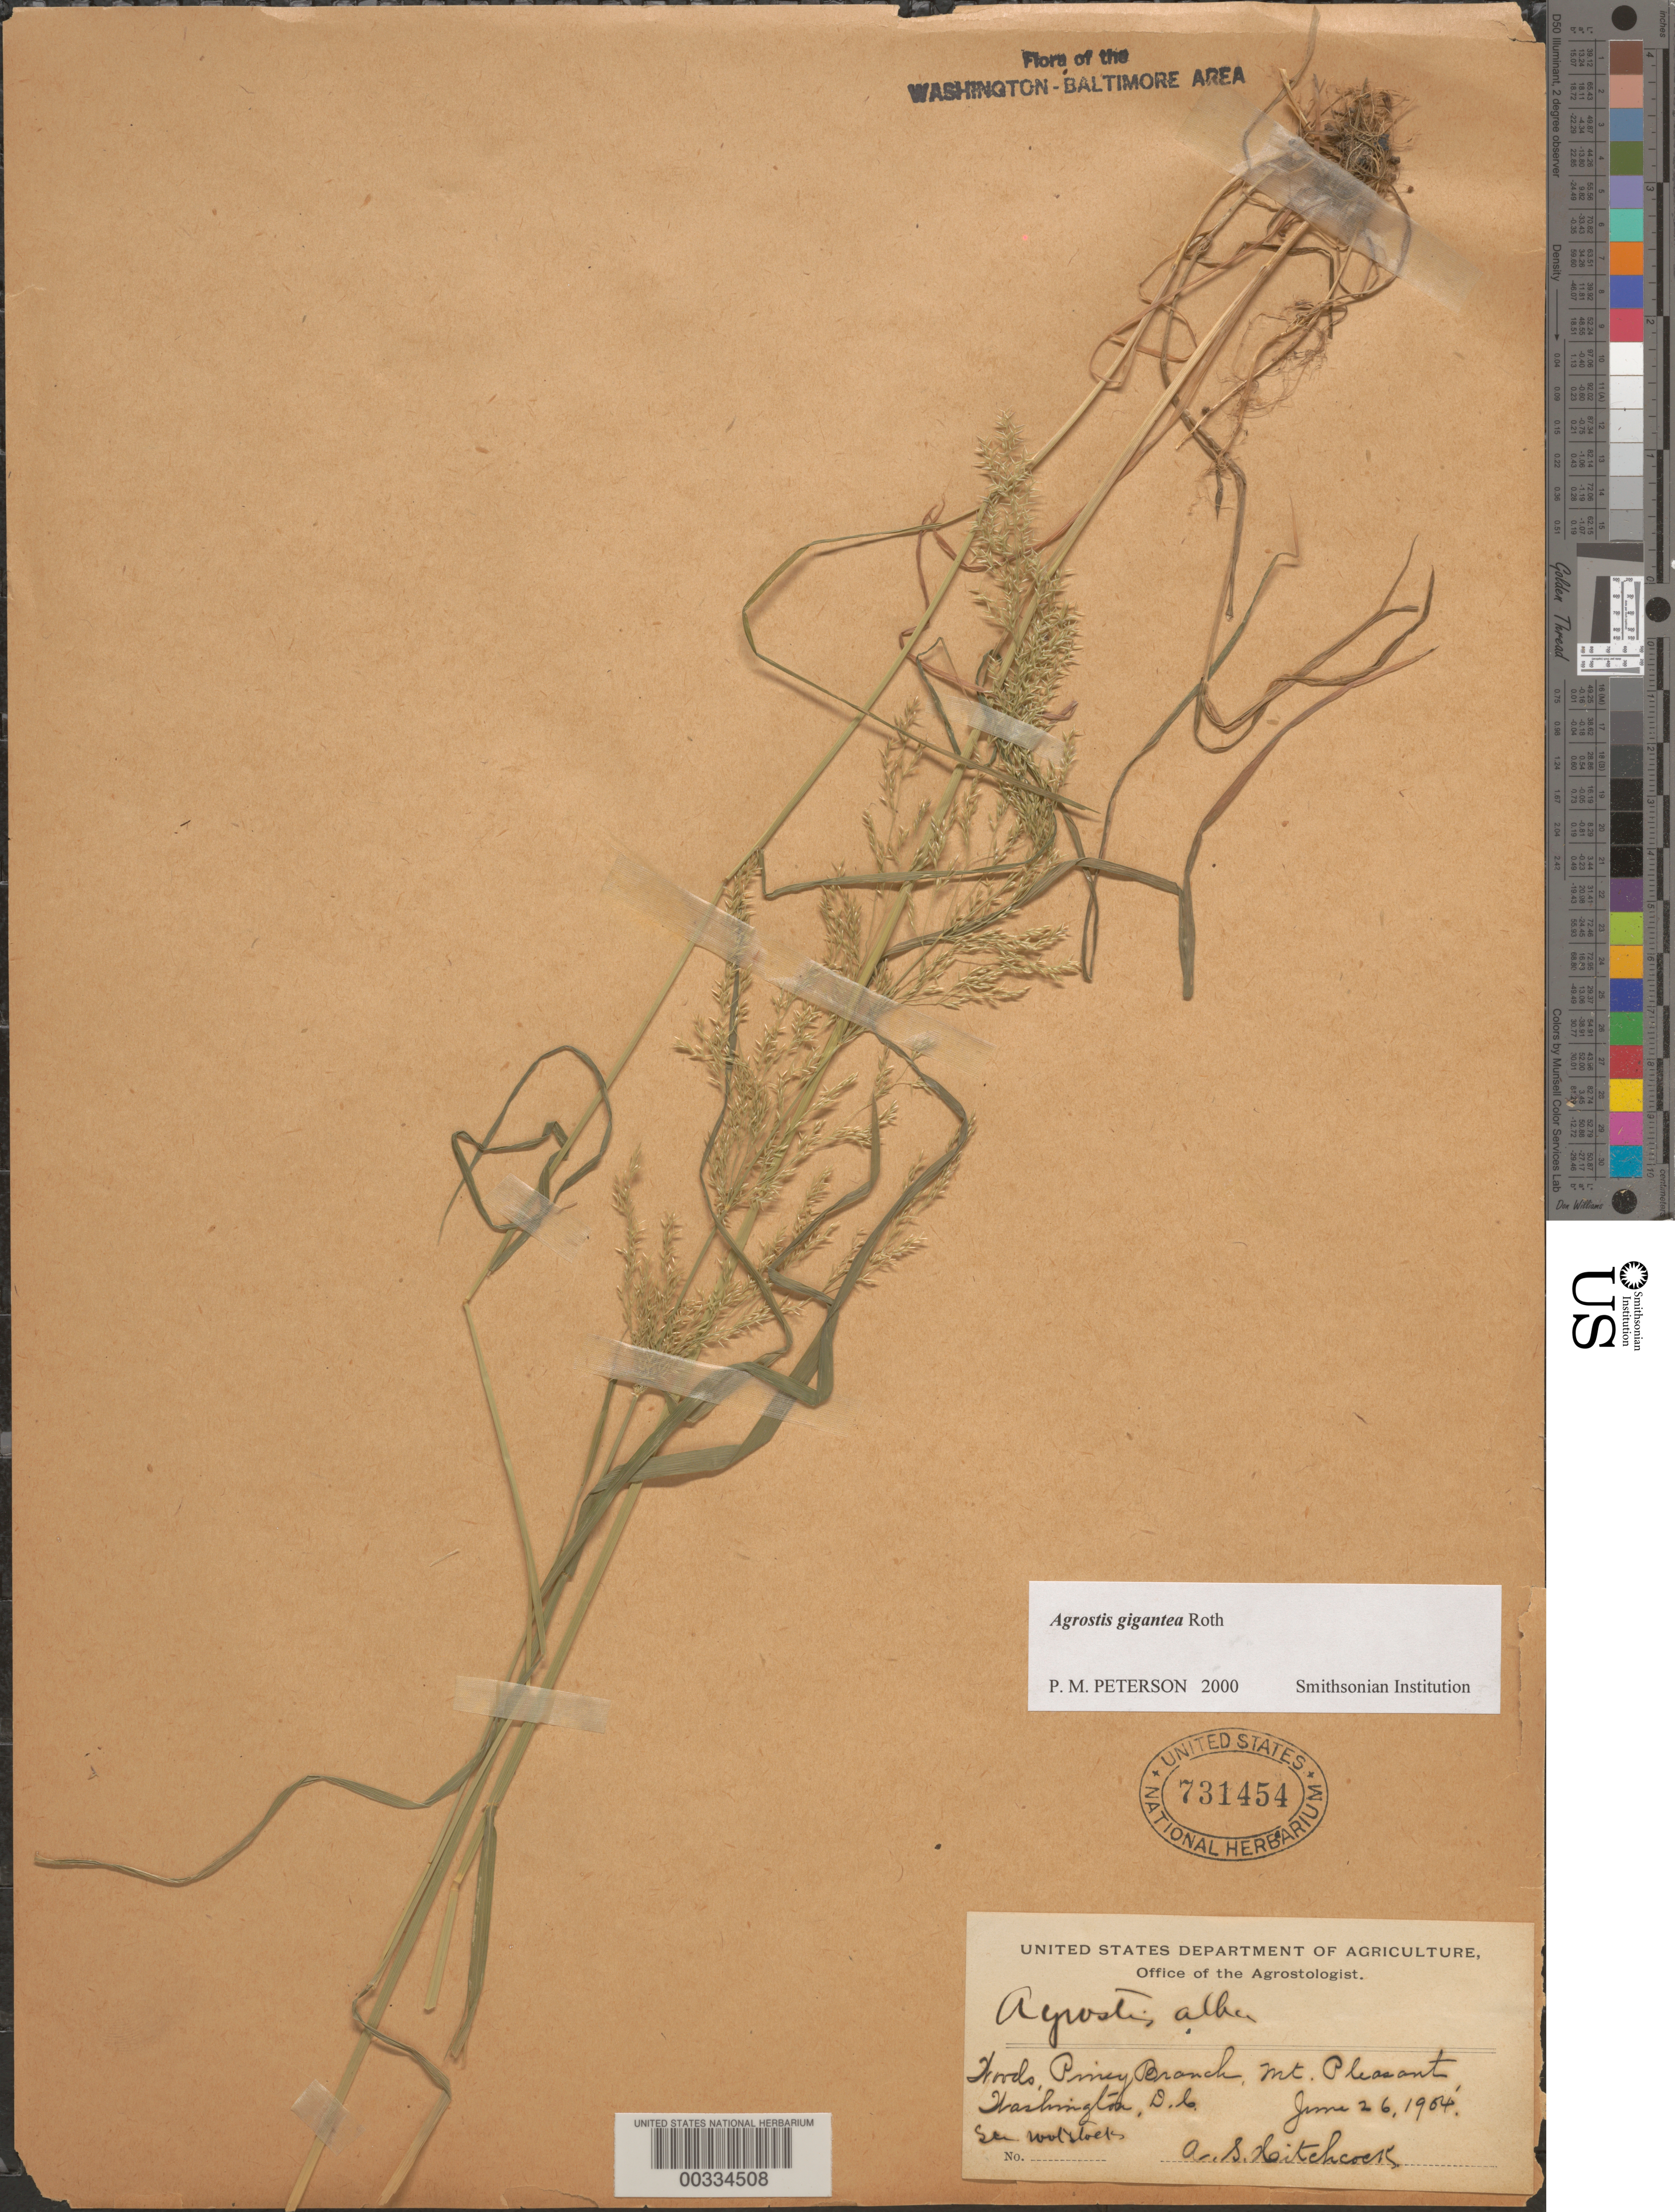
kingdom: Plantae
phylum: Tracheophyta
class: Liliopsida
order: Poales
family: Poaceae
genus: Agrostis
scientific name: Agrostis gigantea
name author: Roth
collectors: A. S. Hitchcock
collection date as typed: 26 Jun 1904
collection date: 1904-06-26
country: United States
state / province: District of Columbia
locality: Piney Branch, Mount Pleasant Rock Creek Park and Vicinity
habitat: Woods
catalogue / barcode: US 731454